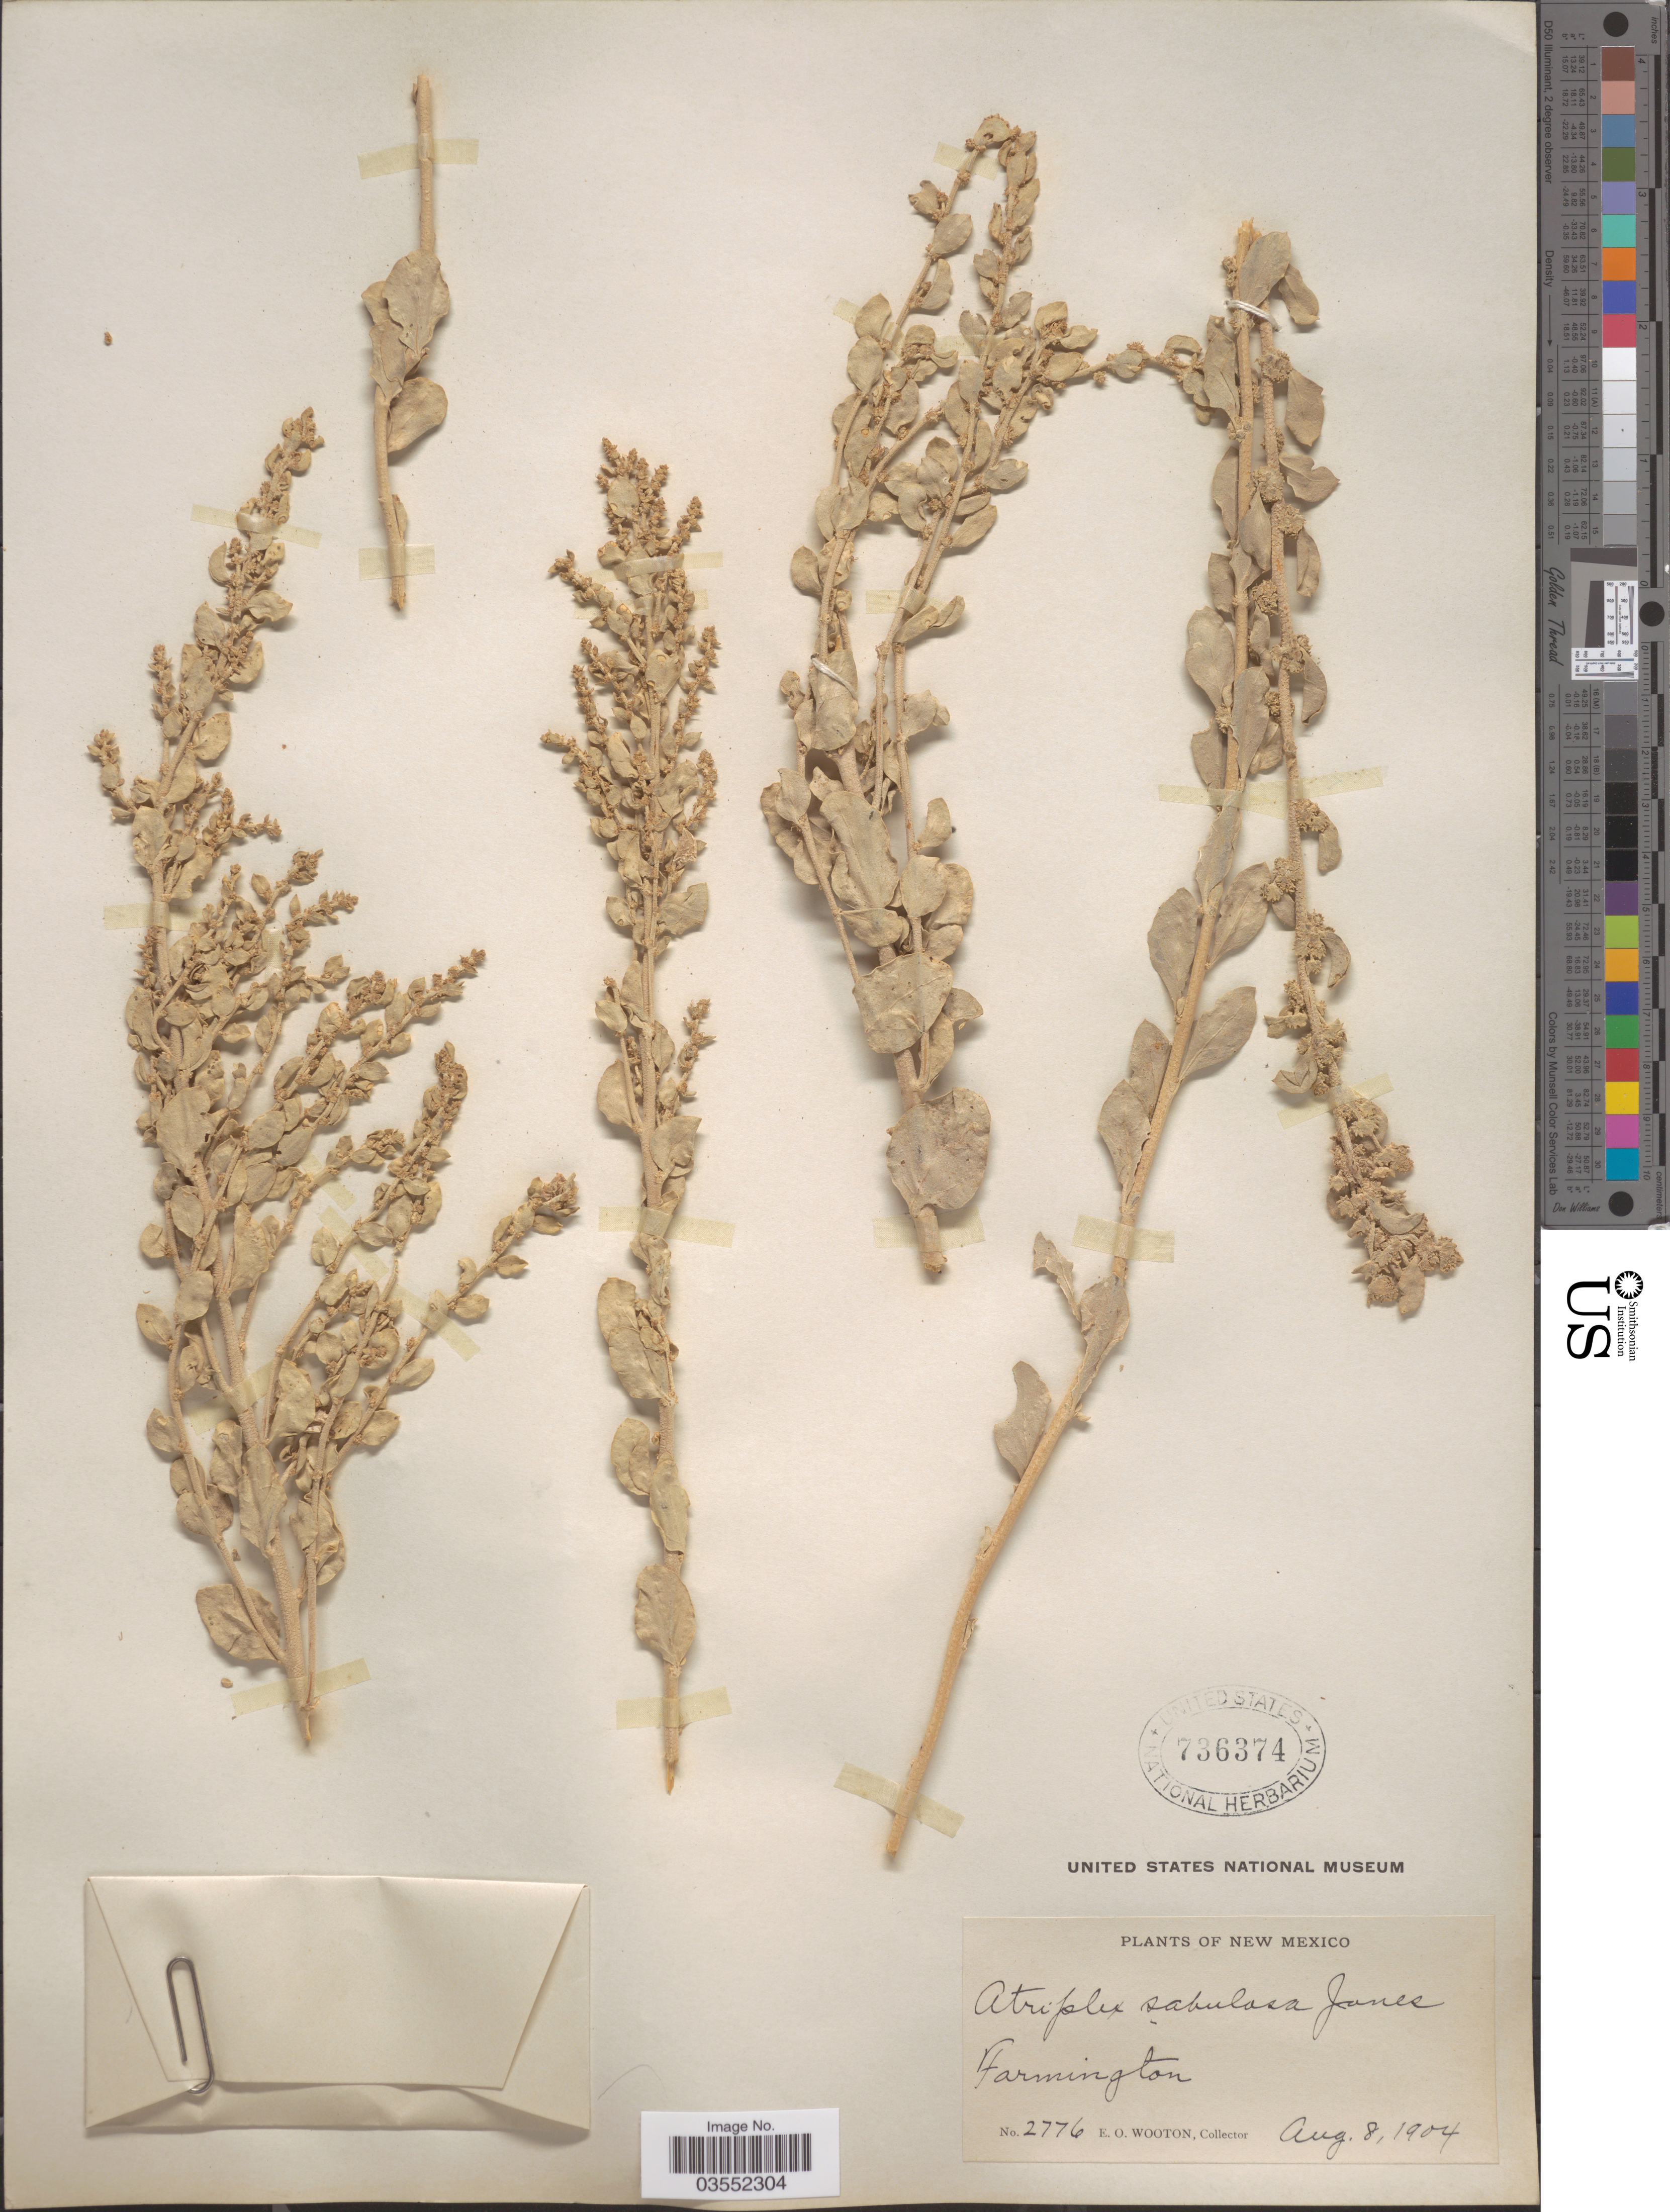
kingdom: Plantae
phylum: Tracheophyta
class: Magnoliopsida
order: Caryophyllales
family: Amaranthaceae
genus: Atriplex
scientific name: Atriplex obovata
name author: Moq.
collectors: E. O. Wooton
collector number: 2776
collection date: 1904-08-08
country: United States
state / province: New Mexico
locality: Farmington.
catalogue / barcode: US 736374